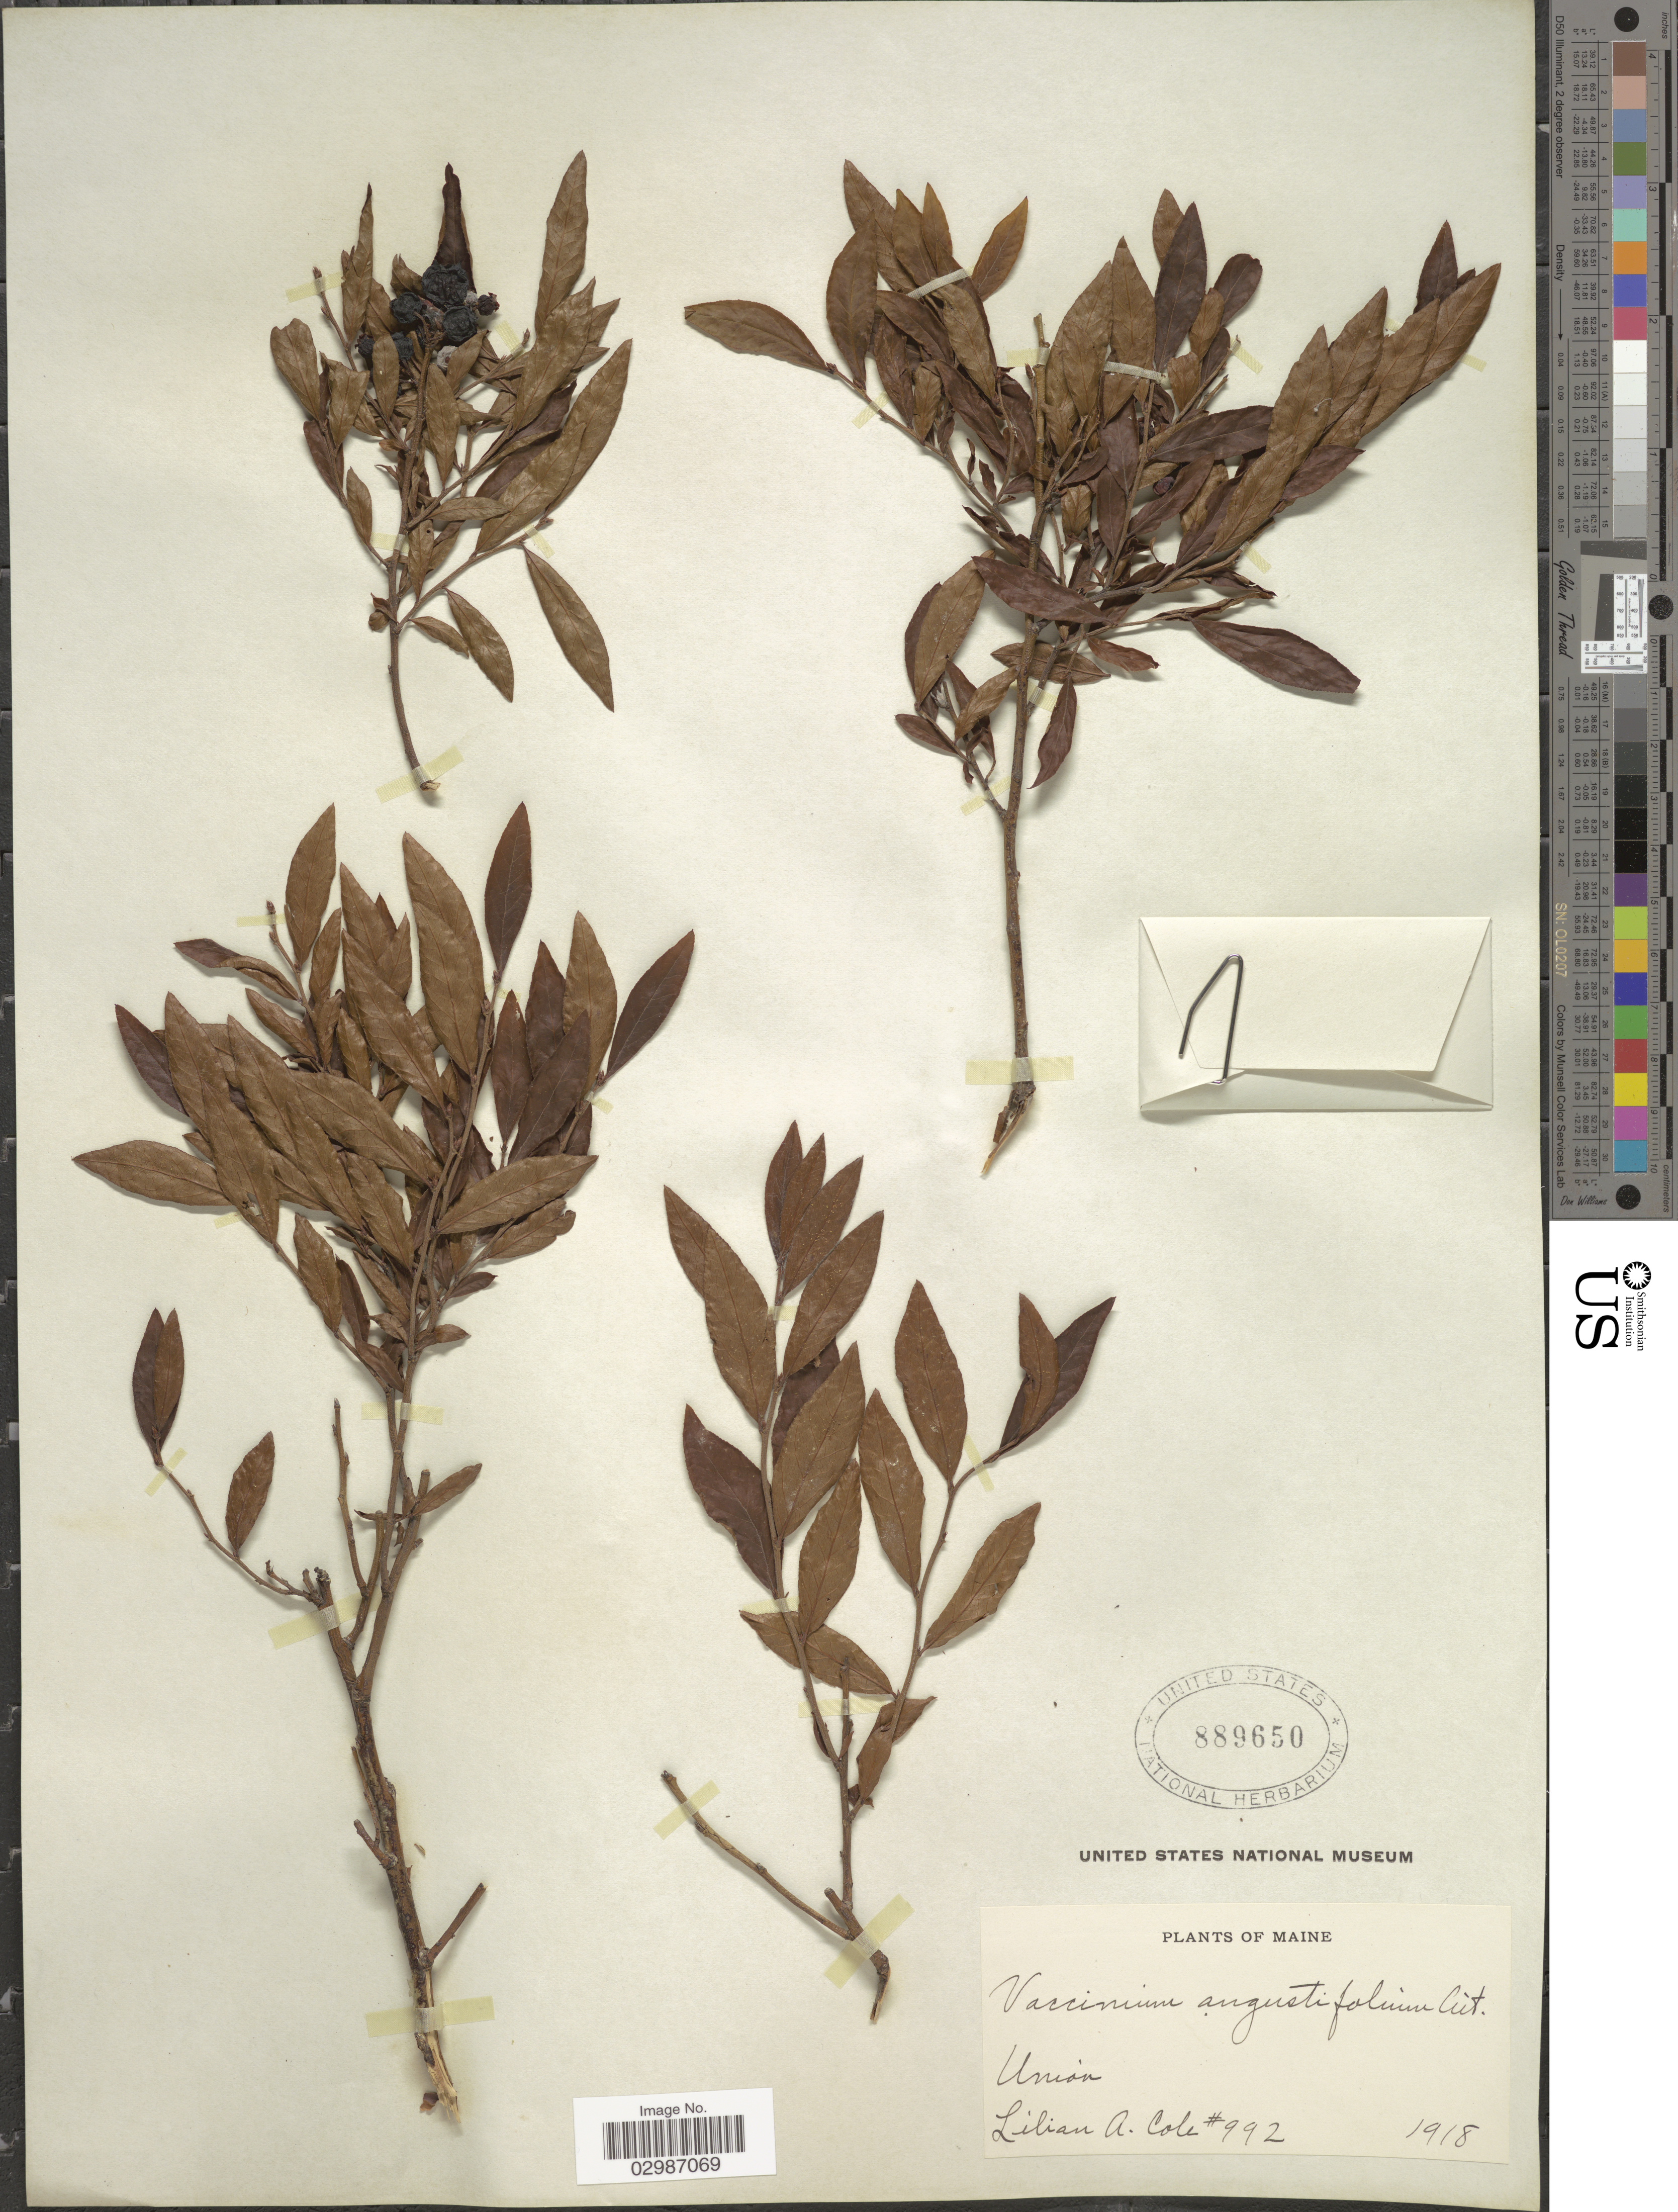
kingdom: Plantae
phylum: Tracheophyta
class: Magnoliopsida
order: Ericales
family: Ericaceae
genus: Vaccinium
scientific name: Vaccinium angustifolium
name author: Aiton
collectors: L. A. Cole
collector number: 992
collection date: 1918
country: United States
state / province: Maine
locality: Union.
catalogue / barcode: US 889650